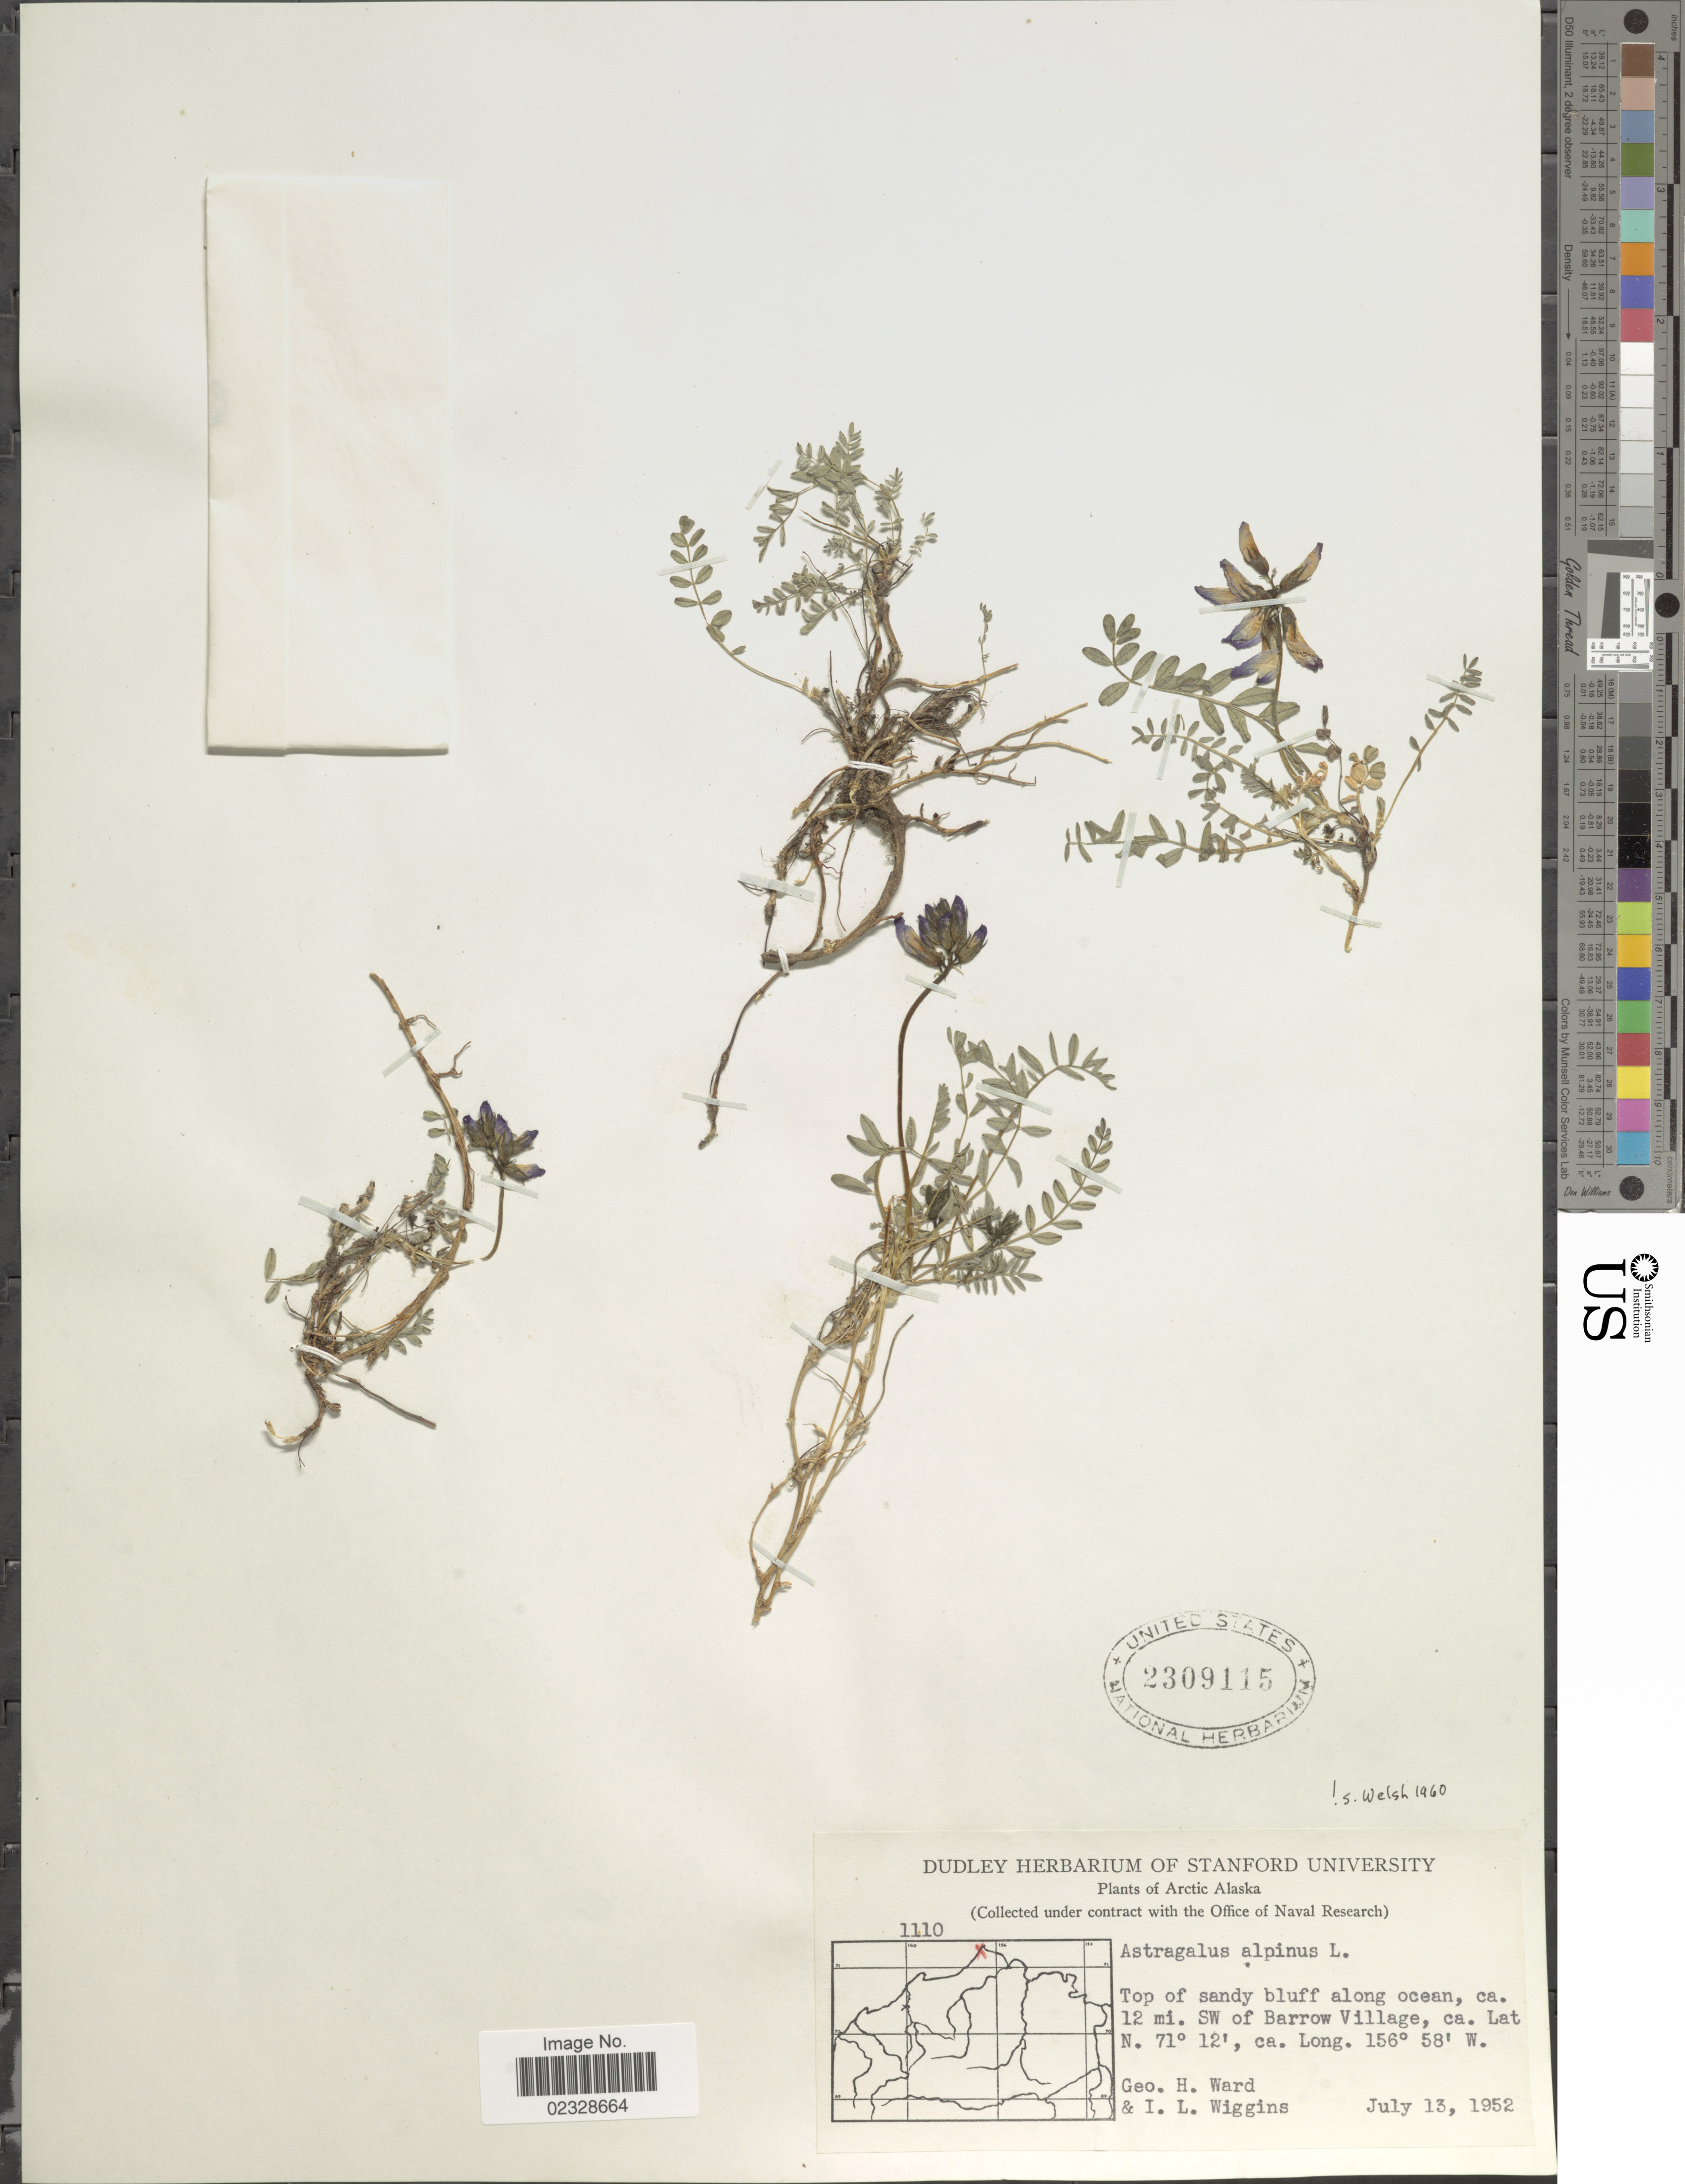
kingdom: Plantae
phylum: Tracheophyta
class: Magnoliopsida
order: Fabales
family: Fabaceae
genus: Astragalus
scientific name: Astragalus alpinus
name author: L.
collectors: G. H. Ward & I. L. Wiggins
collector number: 1110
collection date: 1952-07-13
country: United States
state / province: Alaska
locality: Arctic Alaska, ca 12 mi SW of Barrow Village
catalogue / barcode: US 2309115